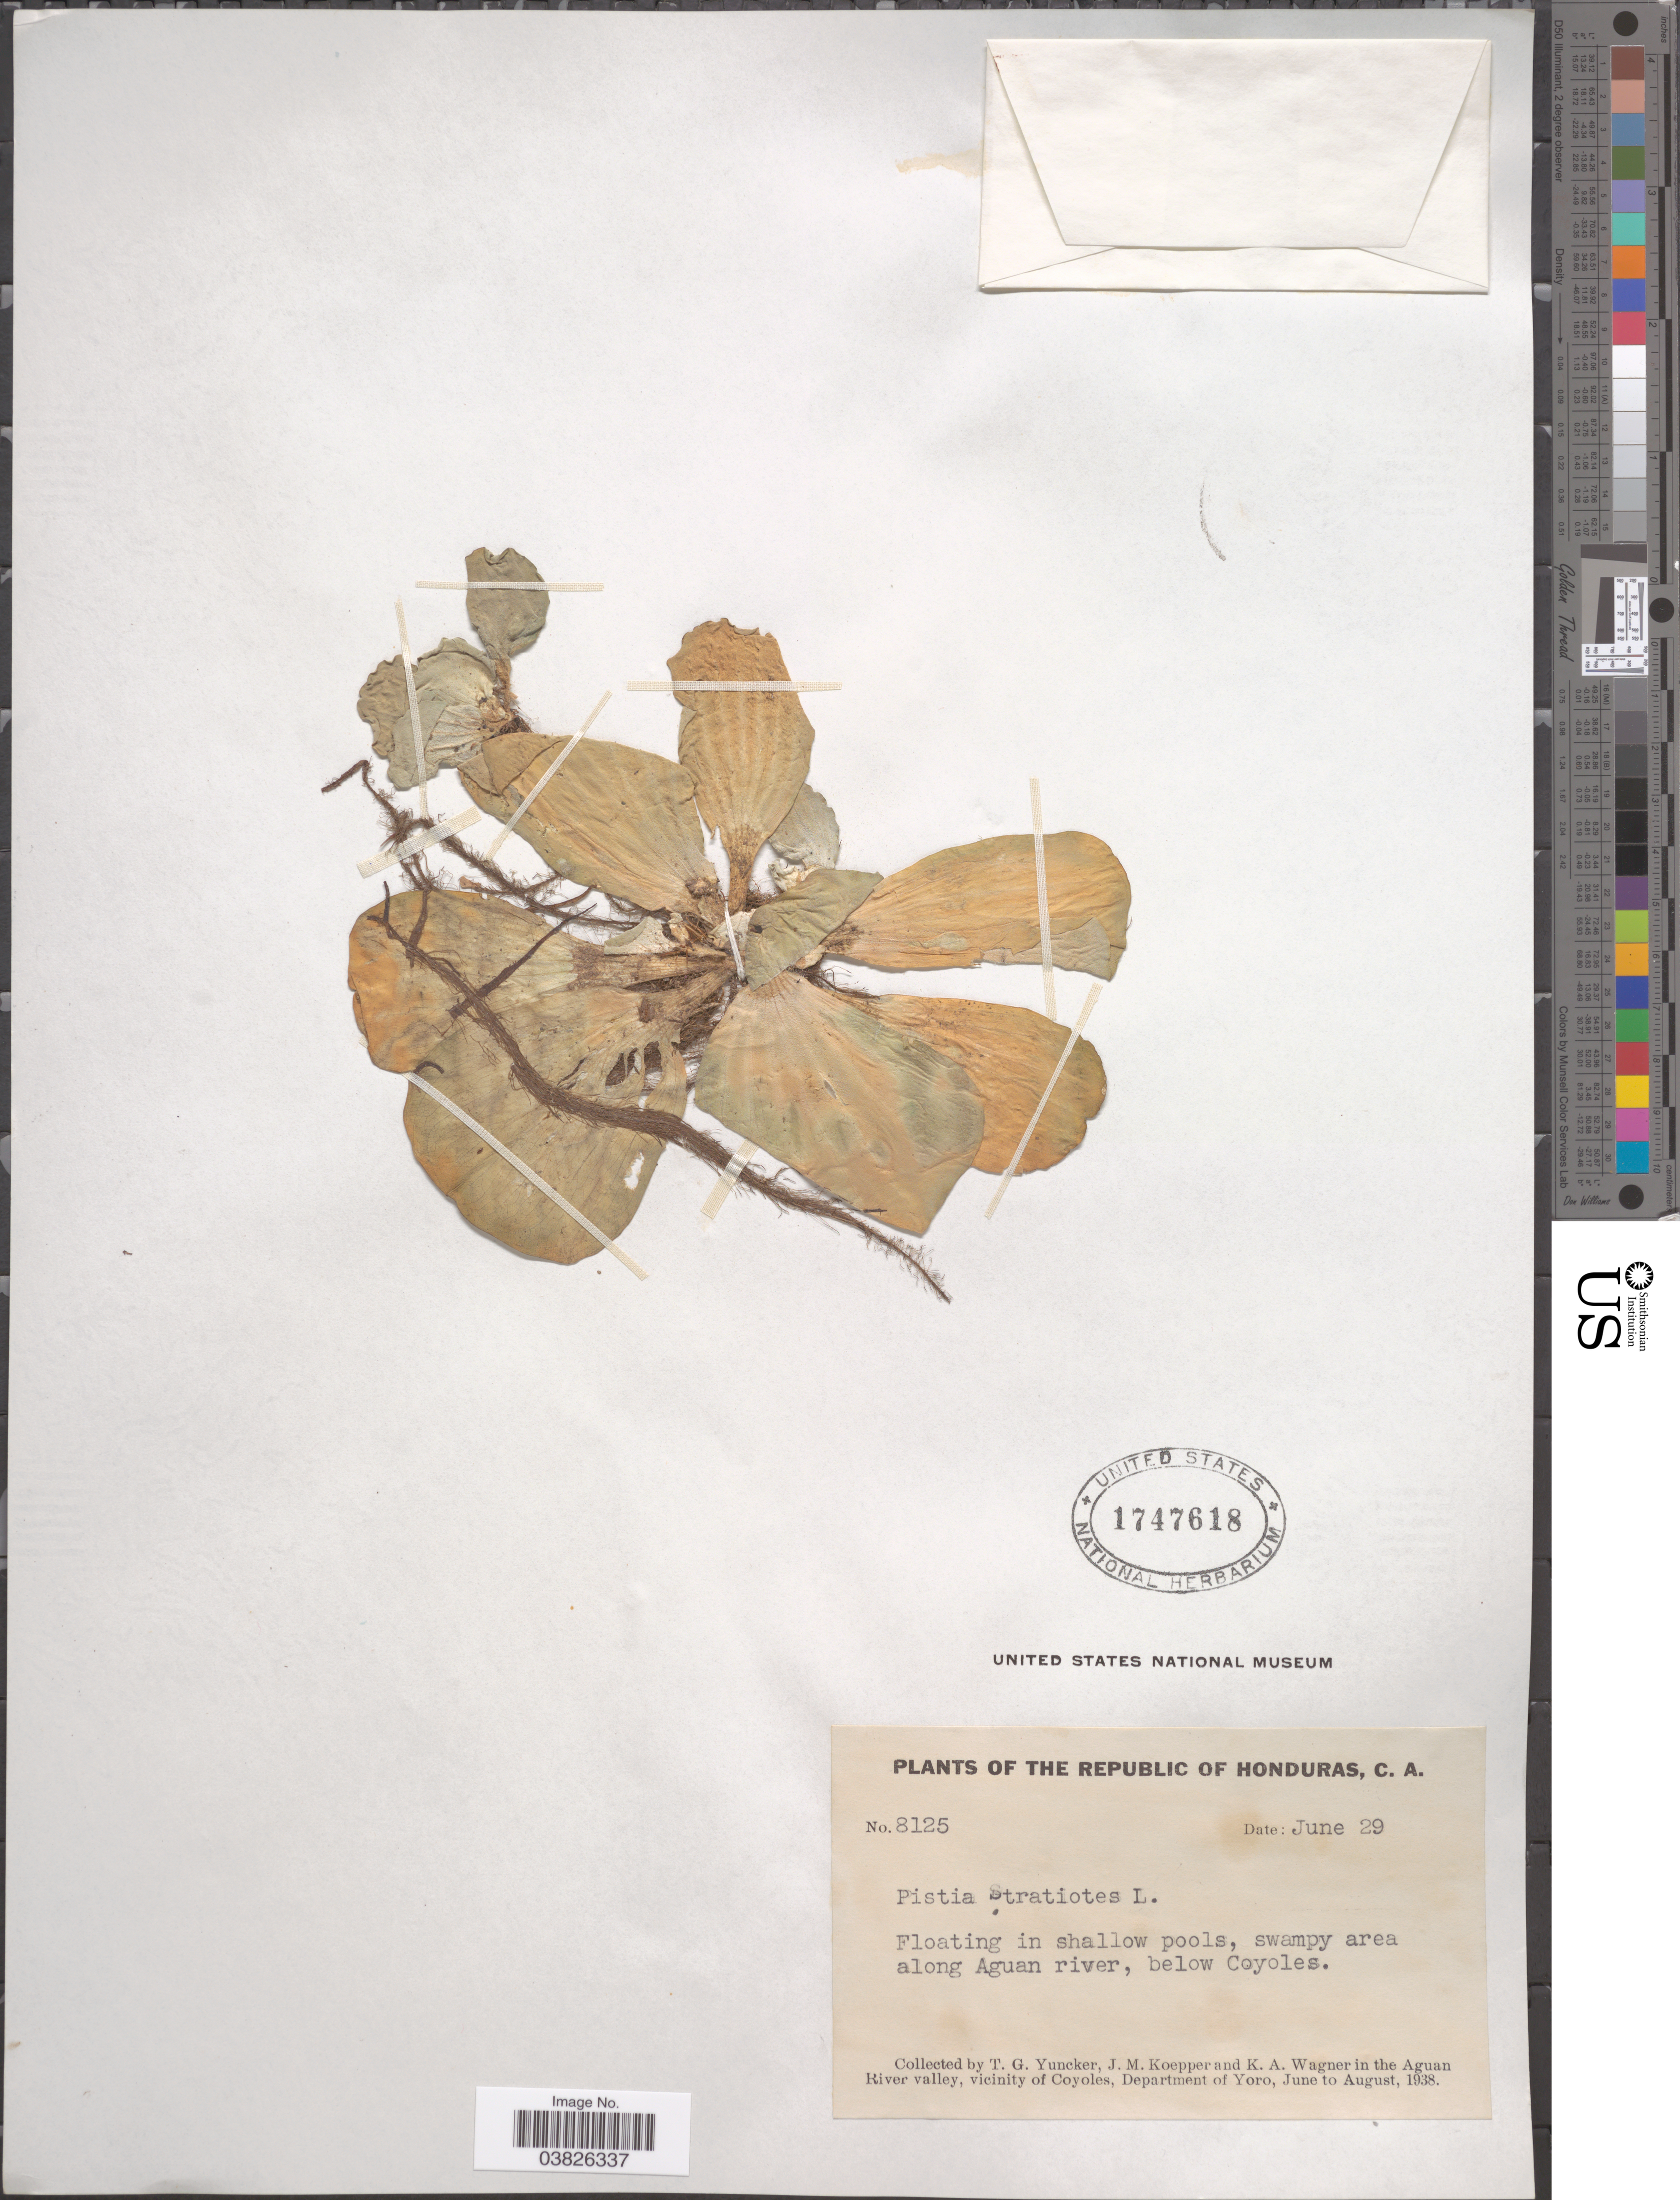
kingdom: Plantae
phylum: Tracheophyta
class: Liliopsida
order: Alismatales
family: Araceae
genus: Pistia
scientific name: Pistia stratiotes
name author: L.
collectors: T. G. Yuncker, J. M. Koepper & K. A. Wagner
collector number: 8125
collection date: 1938-06-29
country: Honduras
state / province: Yoro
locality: The Republic of Honduras. Along Aguan river, below Coyoles. In the Aguan River valley, vicinity of Coyoles, Department of Yoro.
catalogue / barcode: US 1747618